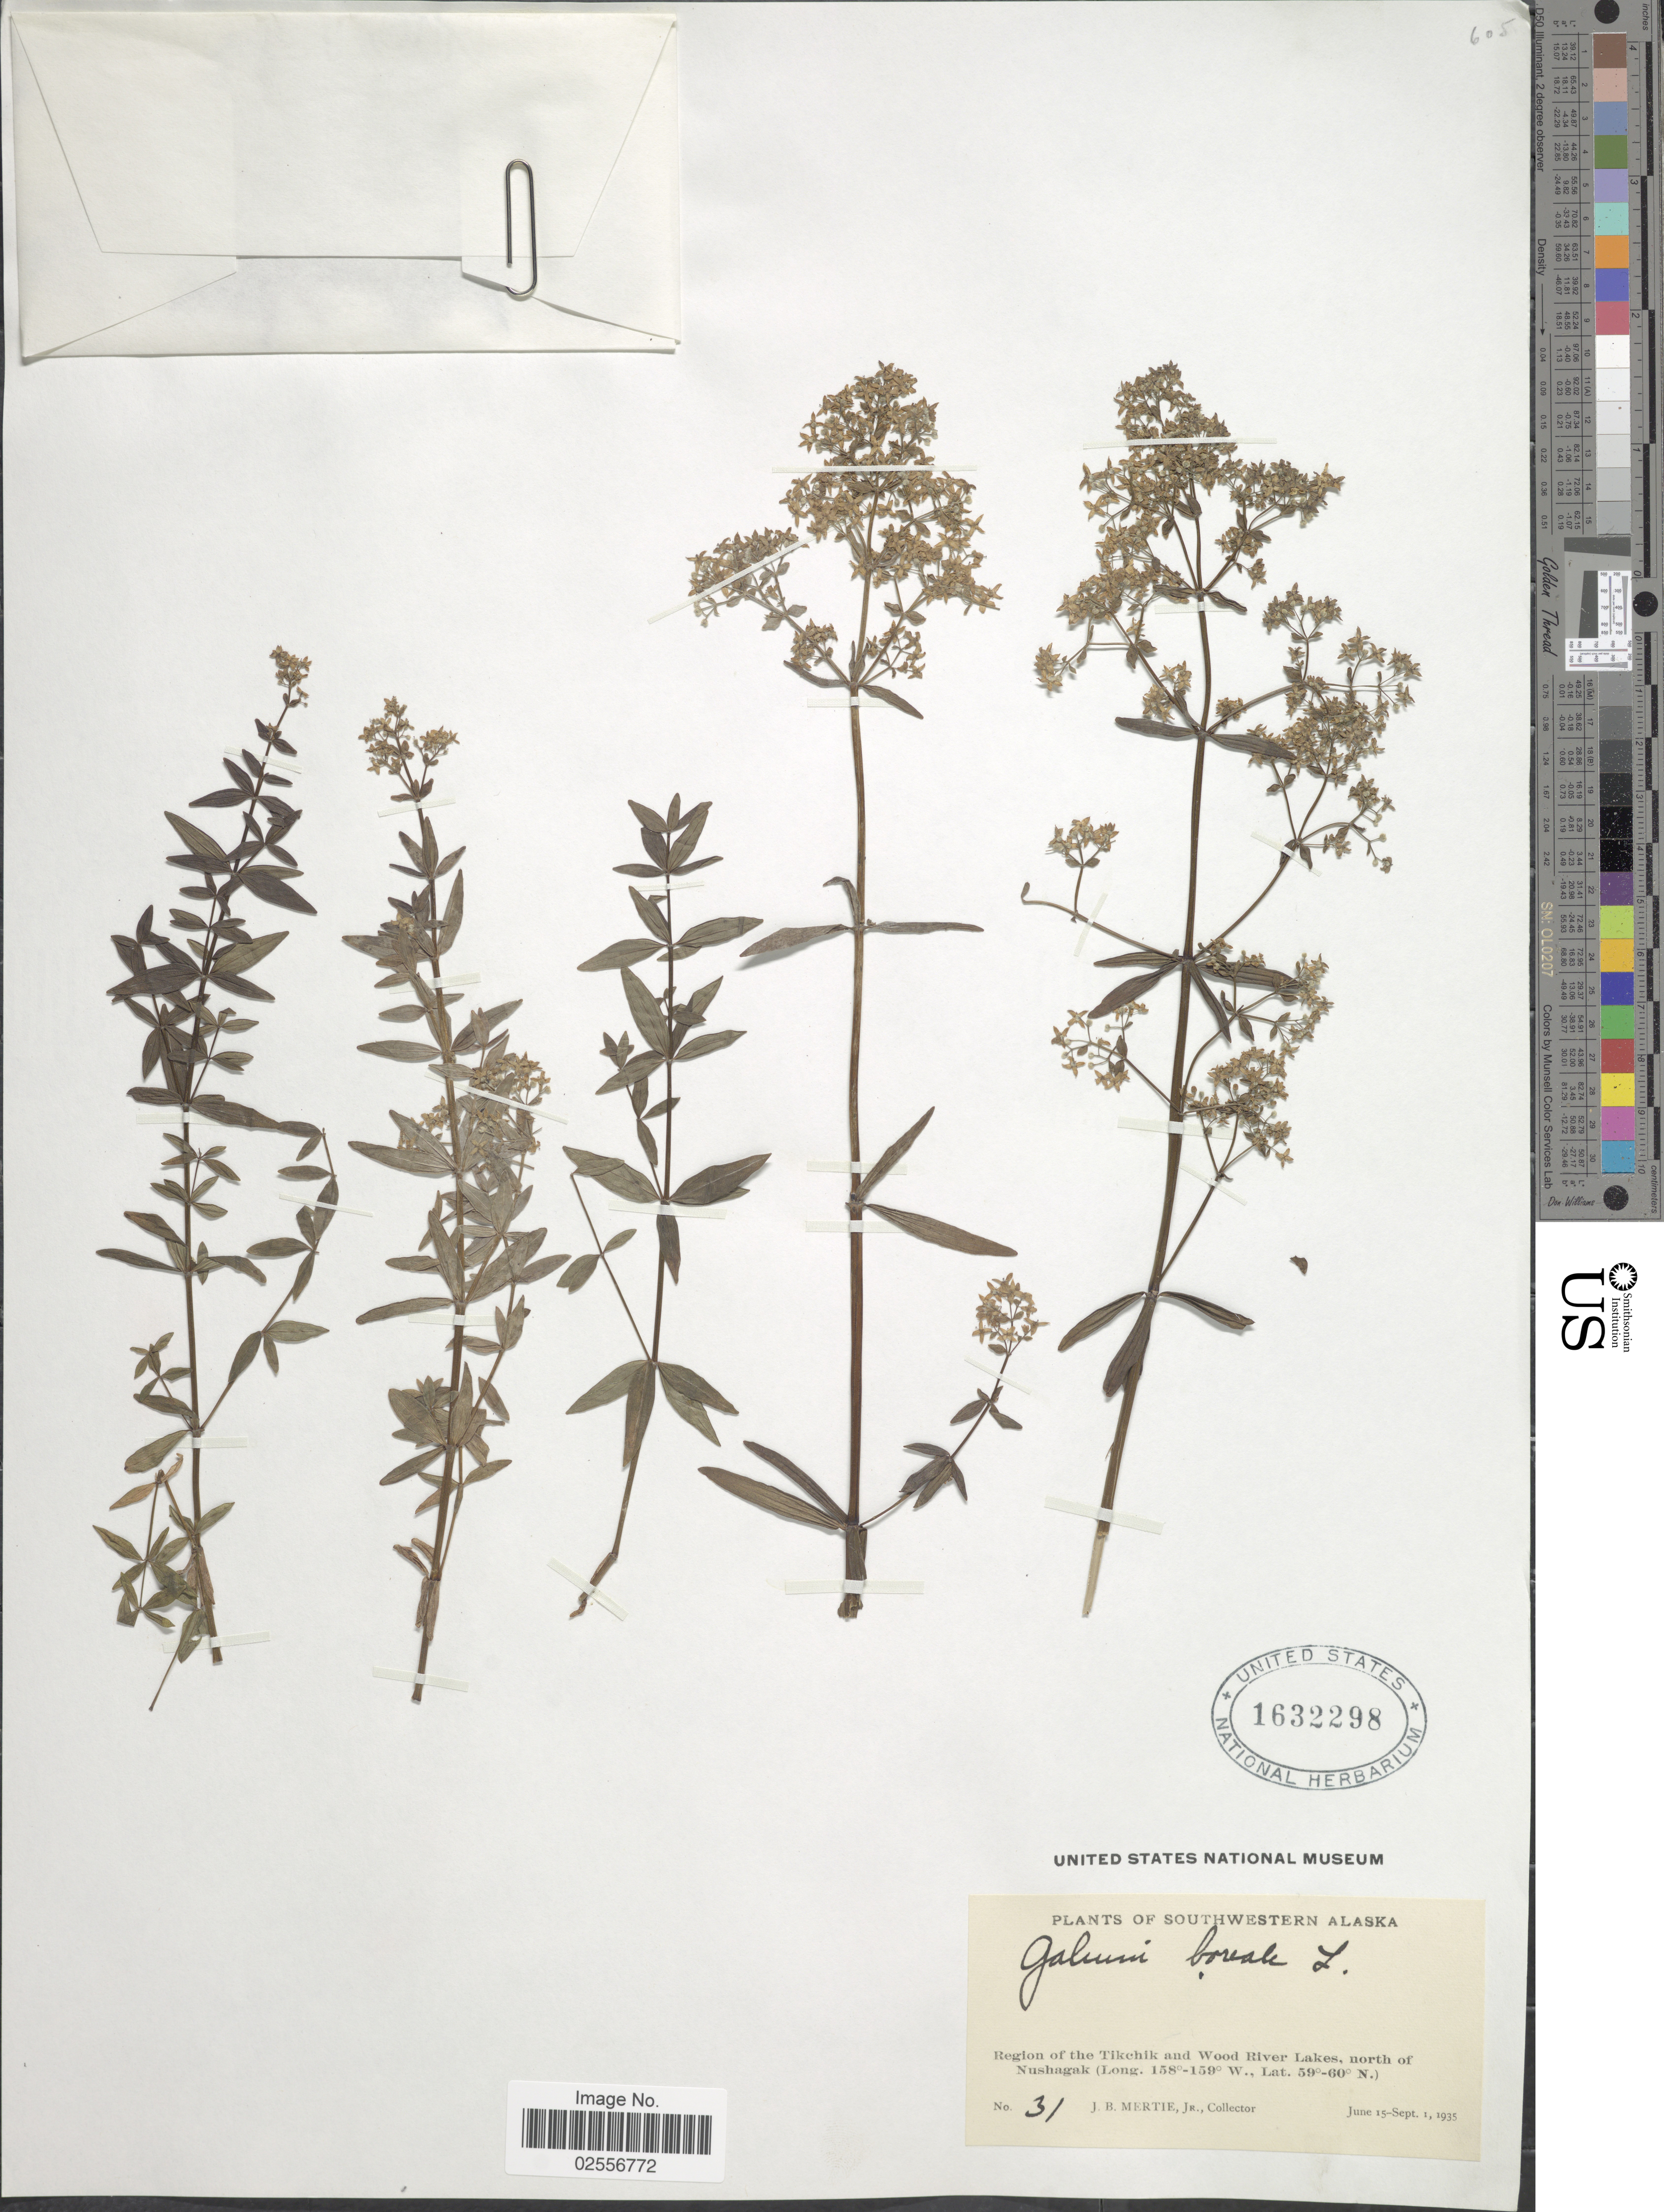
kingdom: Plantae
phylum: Tracheophyta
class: Magnoliopsida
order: Gentianales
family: Rubiaceae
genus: Galium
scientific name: Galium boreale L.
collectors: J. Mertie Jr.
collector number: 31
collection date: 1935-06-15/1935-09-01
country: United States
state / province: Alaska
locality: Southwestern Alaska. Region of the Tikchik and Wood River Lakes, north of Nushagak.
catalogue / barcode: US 1632298